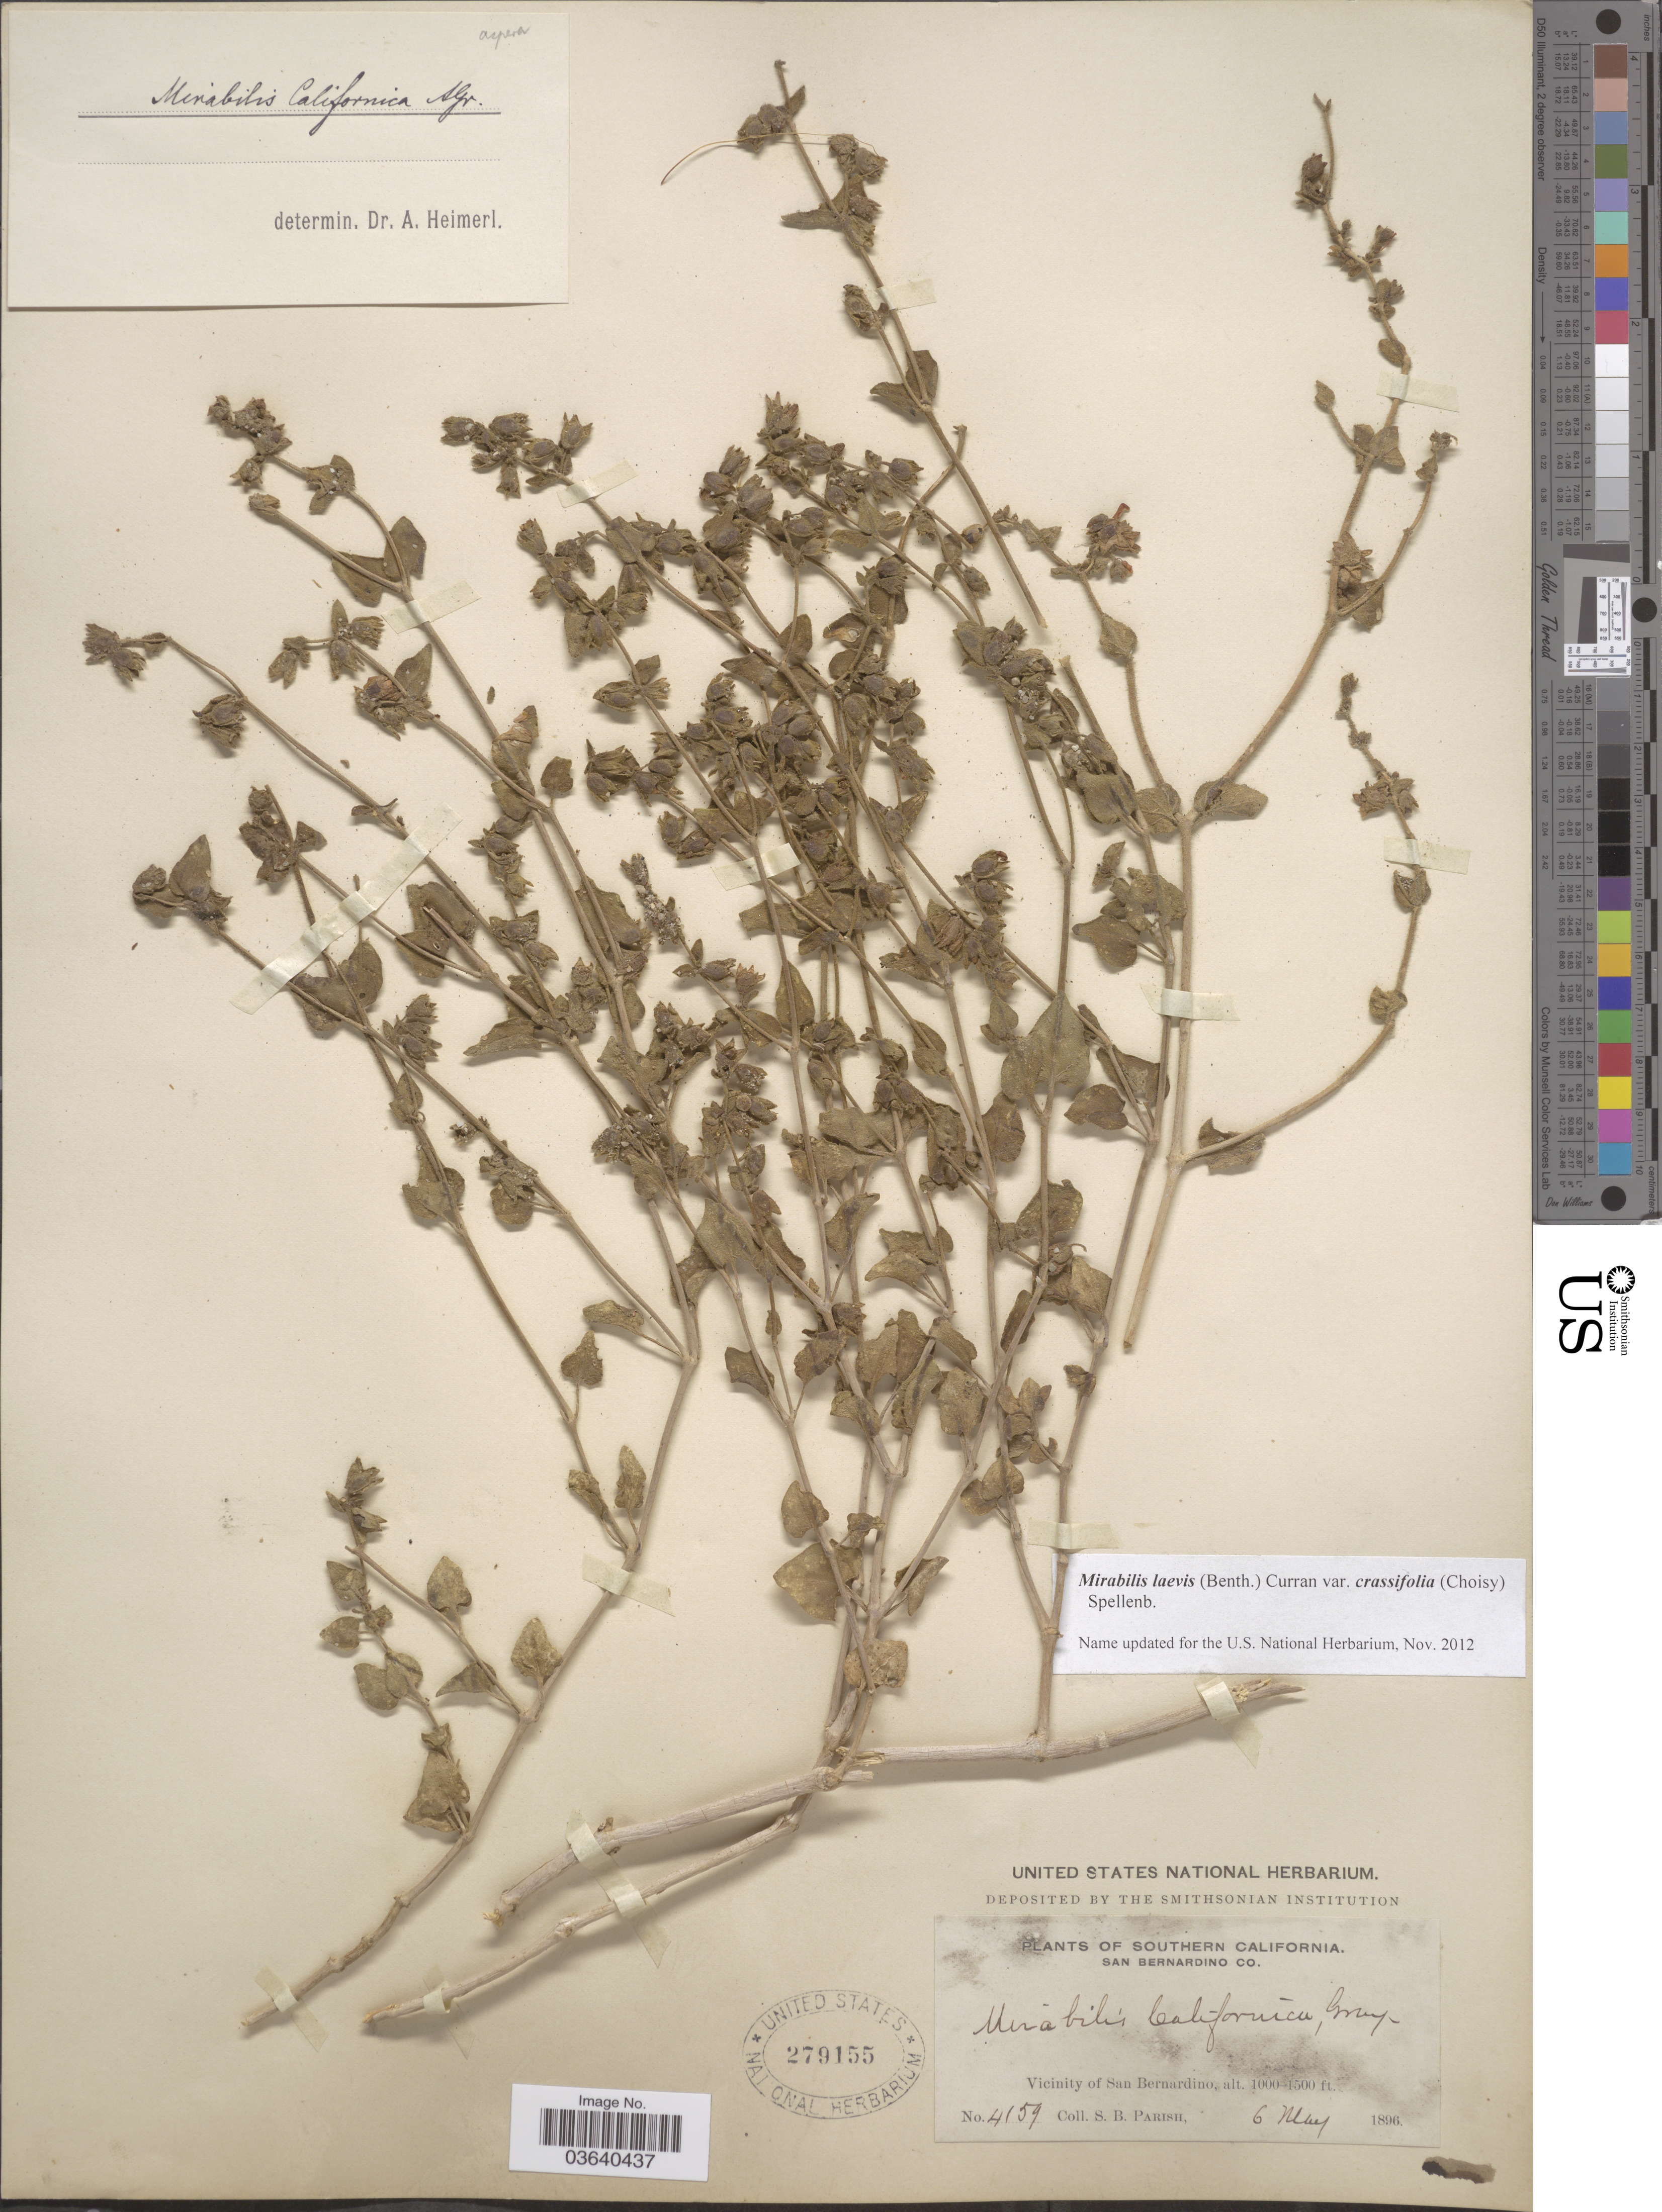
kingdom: Plantae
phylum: Tracheophyta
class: Magnoliopsida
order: Caryophyllales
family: Nyctaginaceae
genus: Mirabilis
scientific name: Mirabilis laevis var. crassifolia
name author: (Choisy) Spellenb.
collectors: S. B. Parish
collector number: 4159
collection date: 1896-05-06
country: United States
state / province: California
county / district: San Bernardino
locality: Southern California. San Bernardino Co. Vicinity of San Bernardino.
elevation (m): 305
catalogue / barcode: US 279155